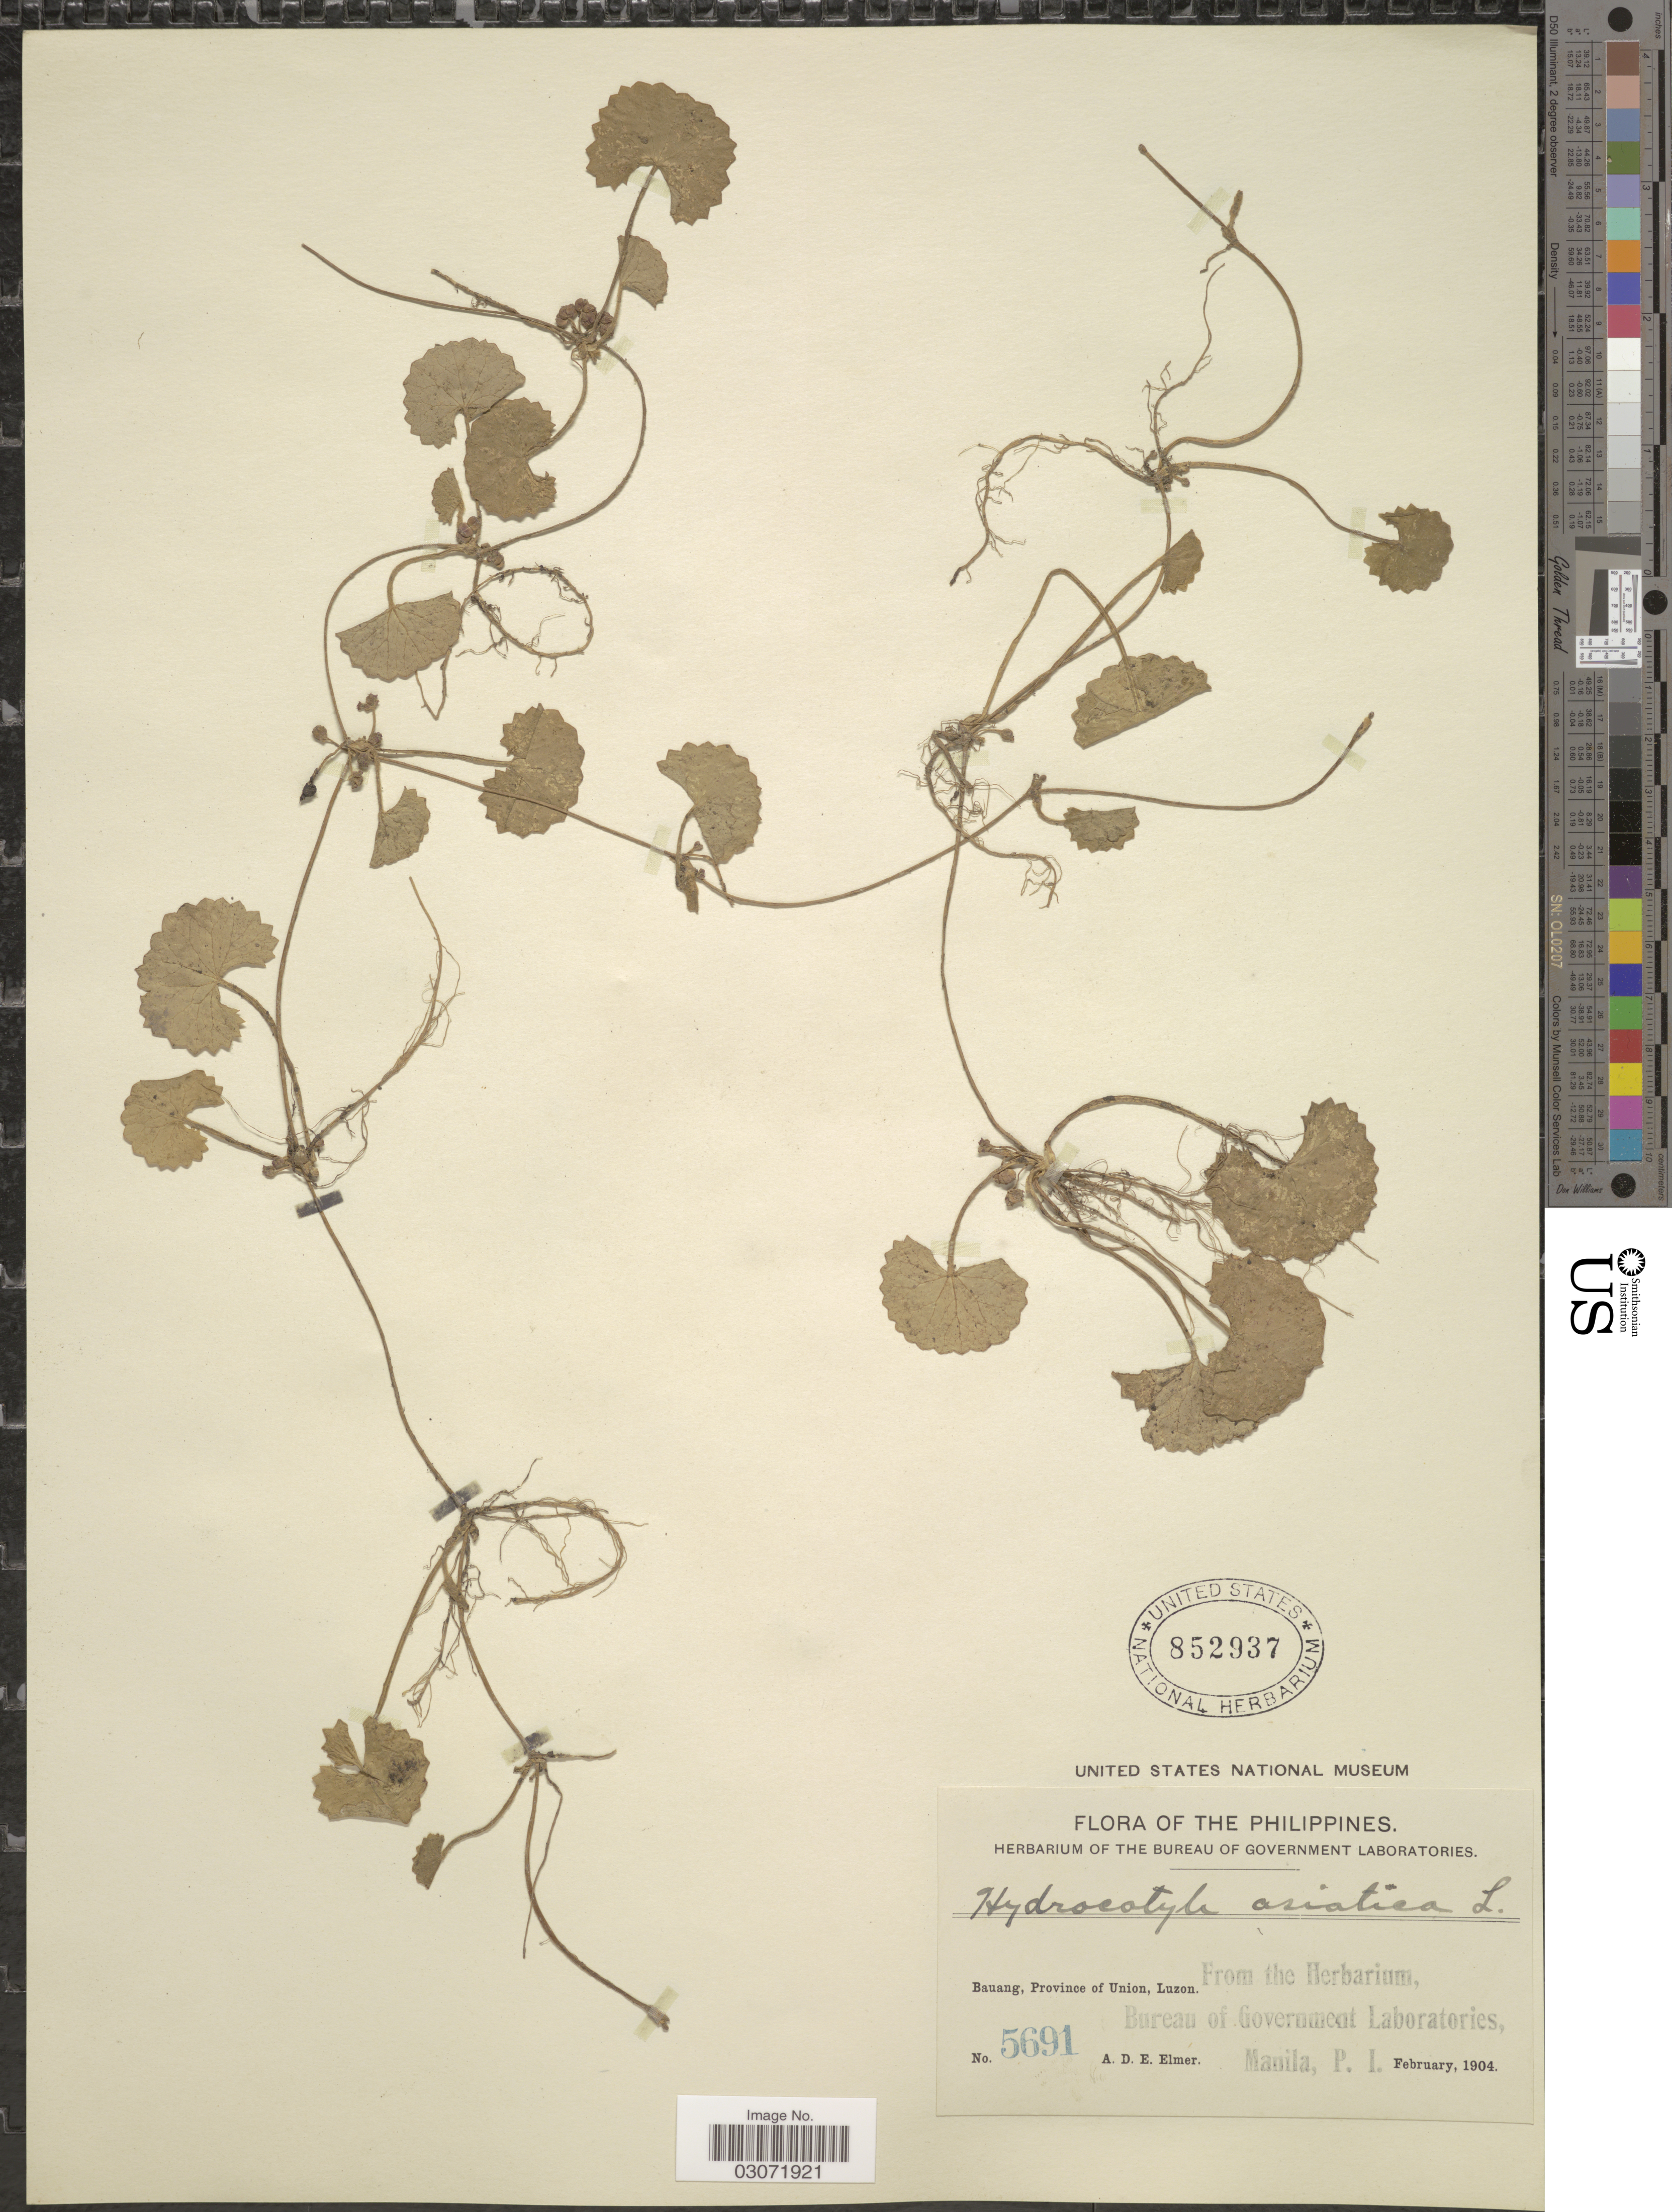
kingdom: Plantae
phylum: Tracheophyta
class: Magnoliopsida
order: Apiales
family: Apiaceae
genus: Centella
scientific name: Centella asiatica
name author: (L.) Urb.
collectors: A. D. E. Elmer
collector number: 5691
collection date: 1904-02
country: Philippines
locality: Bauang, Province of Union, Luzon.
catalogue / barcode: US 852937